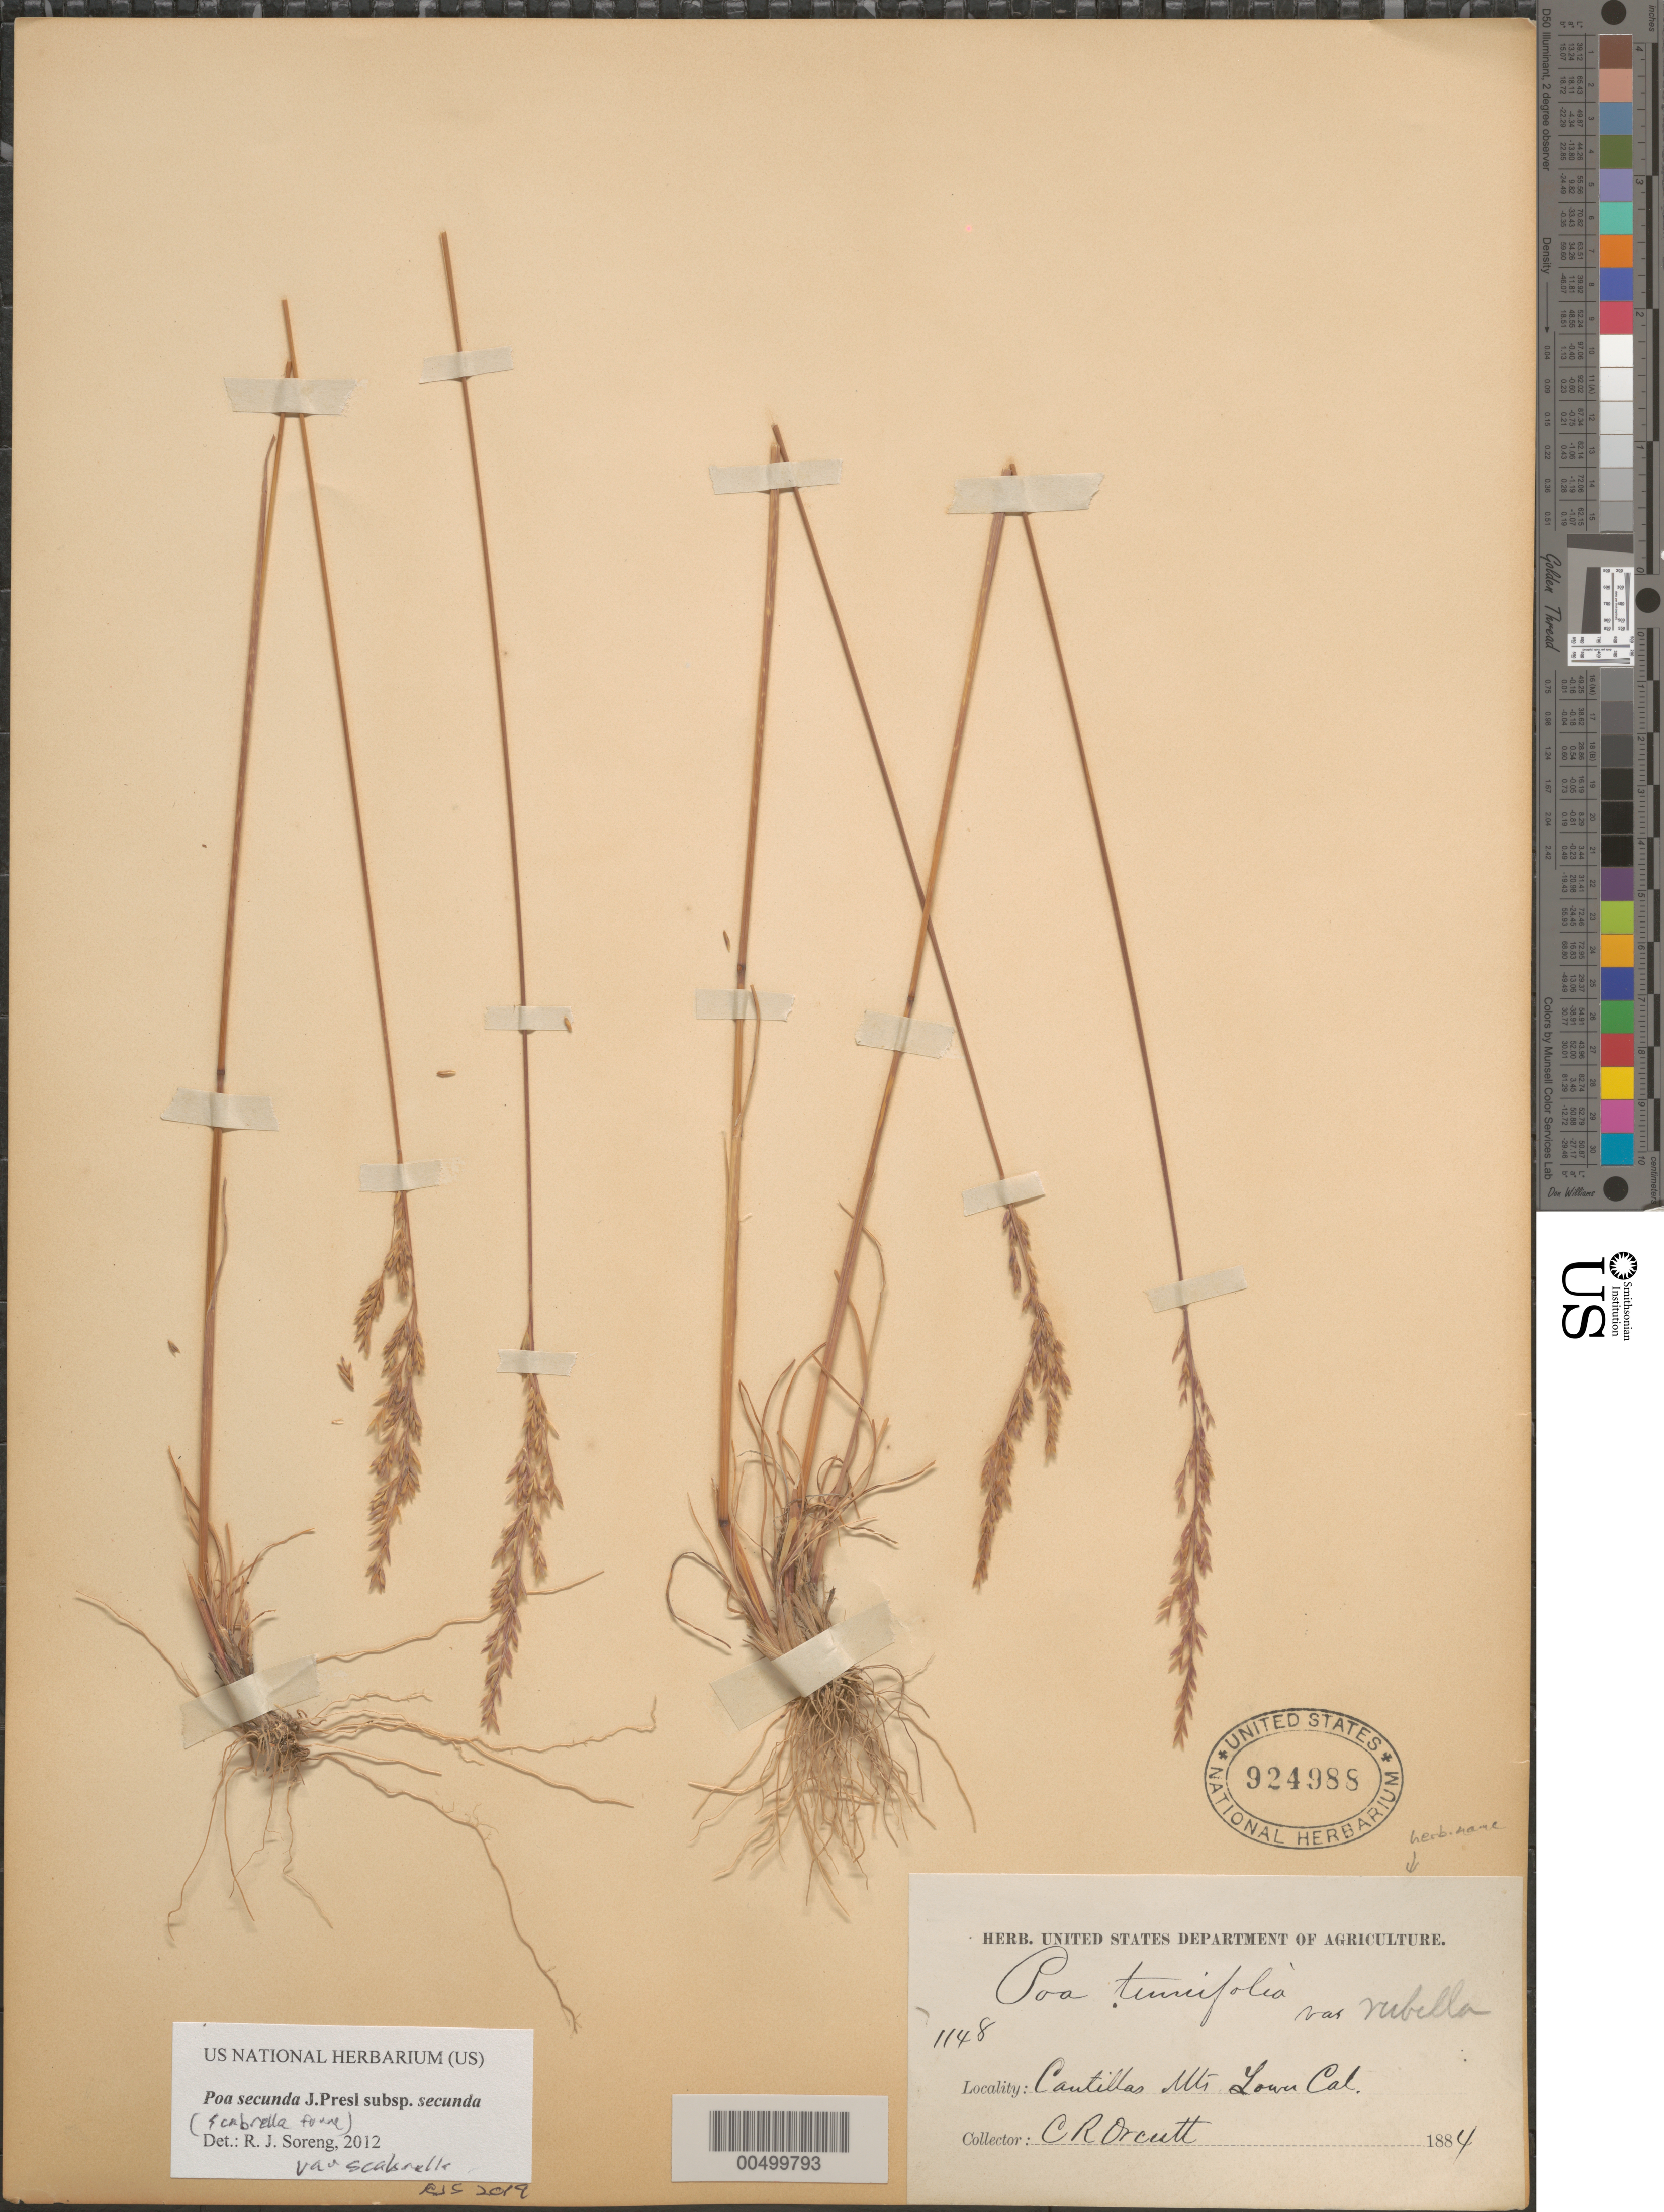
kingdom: Plantae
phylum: Tracheophyta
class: Liliopsida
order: Poales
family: Poaceae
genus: Poa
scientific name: Poa secunda subsp. secunda var. scabrella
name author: (Thurb.) Soreng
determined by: Soreng, Robert J., Research Associate (BOT), Smithsonian Institution - National Museum of Natural History (UNITED STATES)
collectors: C. R. Orcutt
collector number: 1148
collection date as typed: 1884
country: Mexico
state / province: Baja California Norte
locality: Cantillas Mts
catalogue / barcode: US 924988